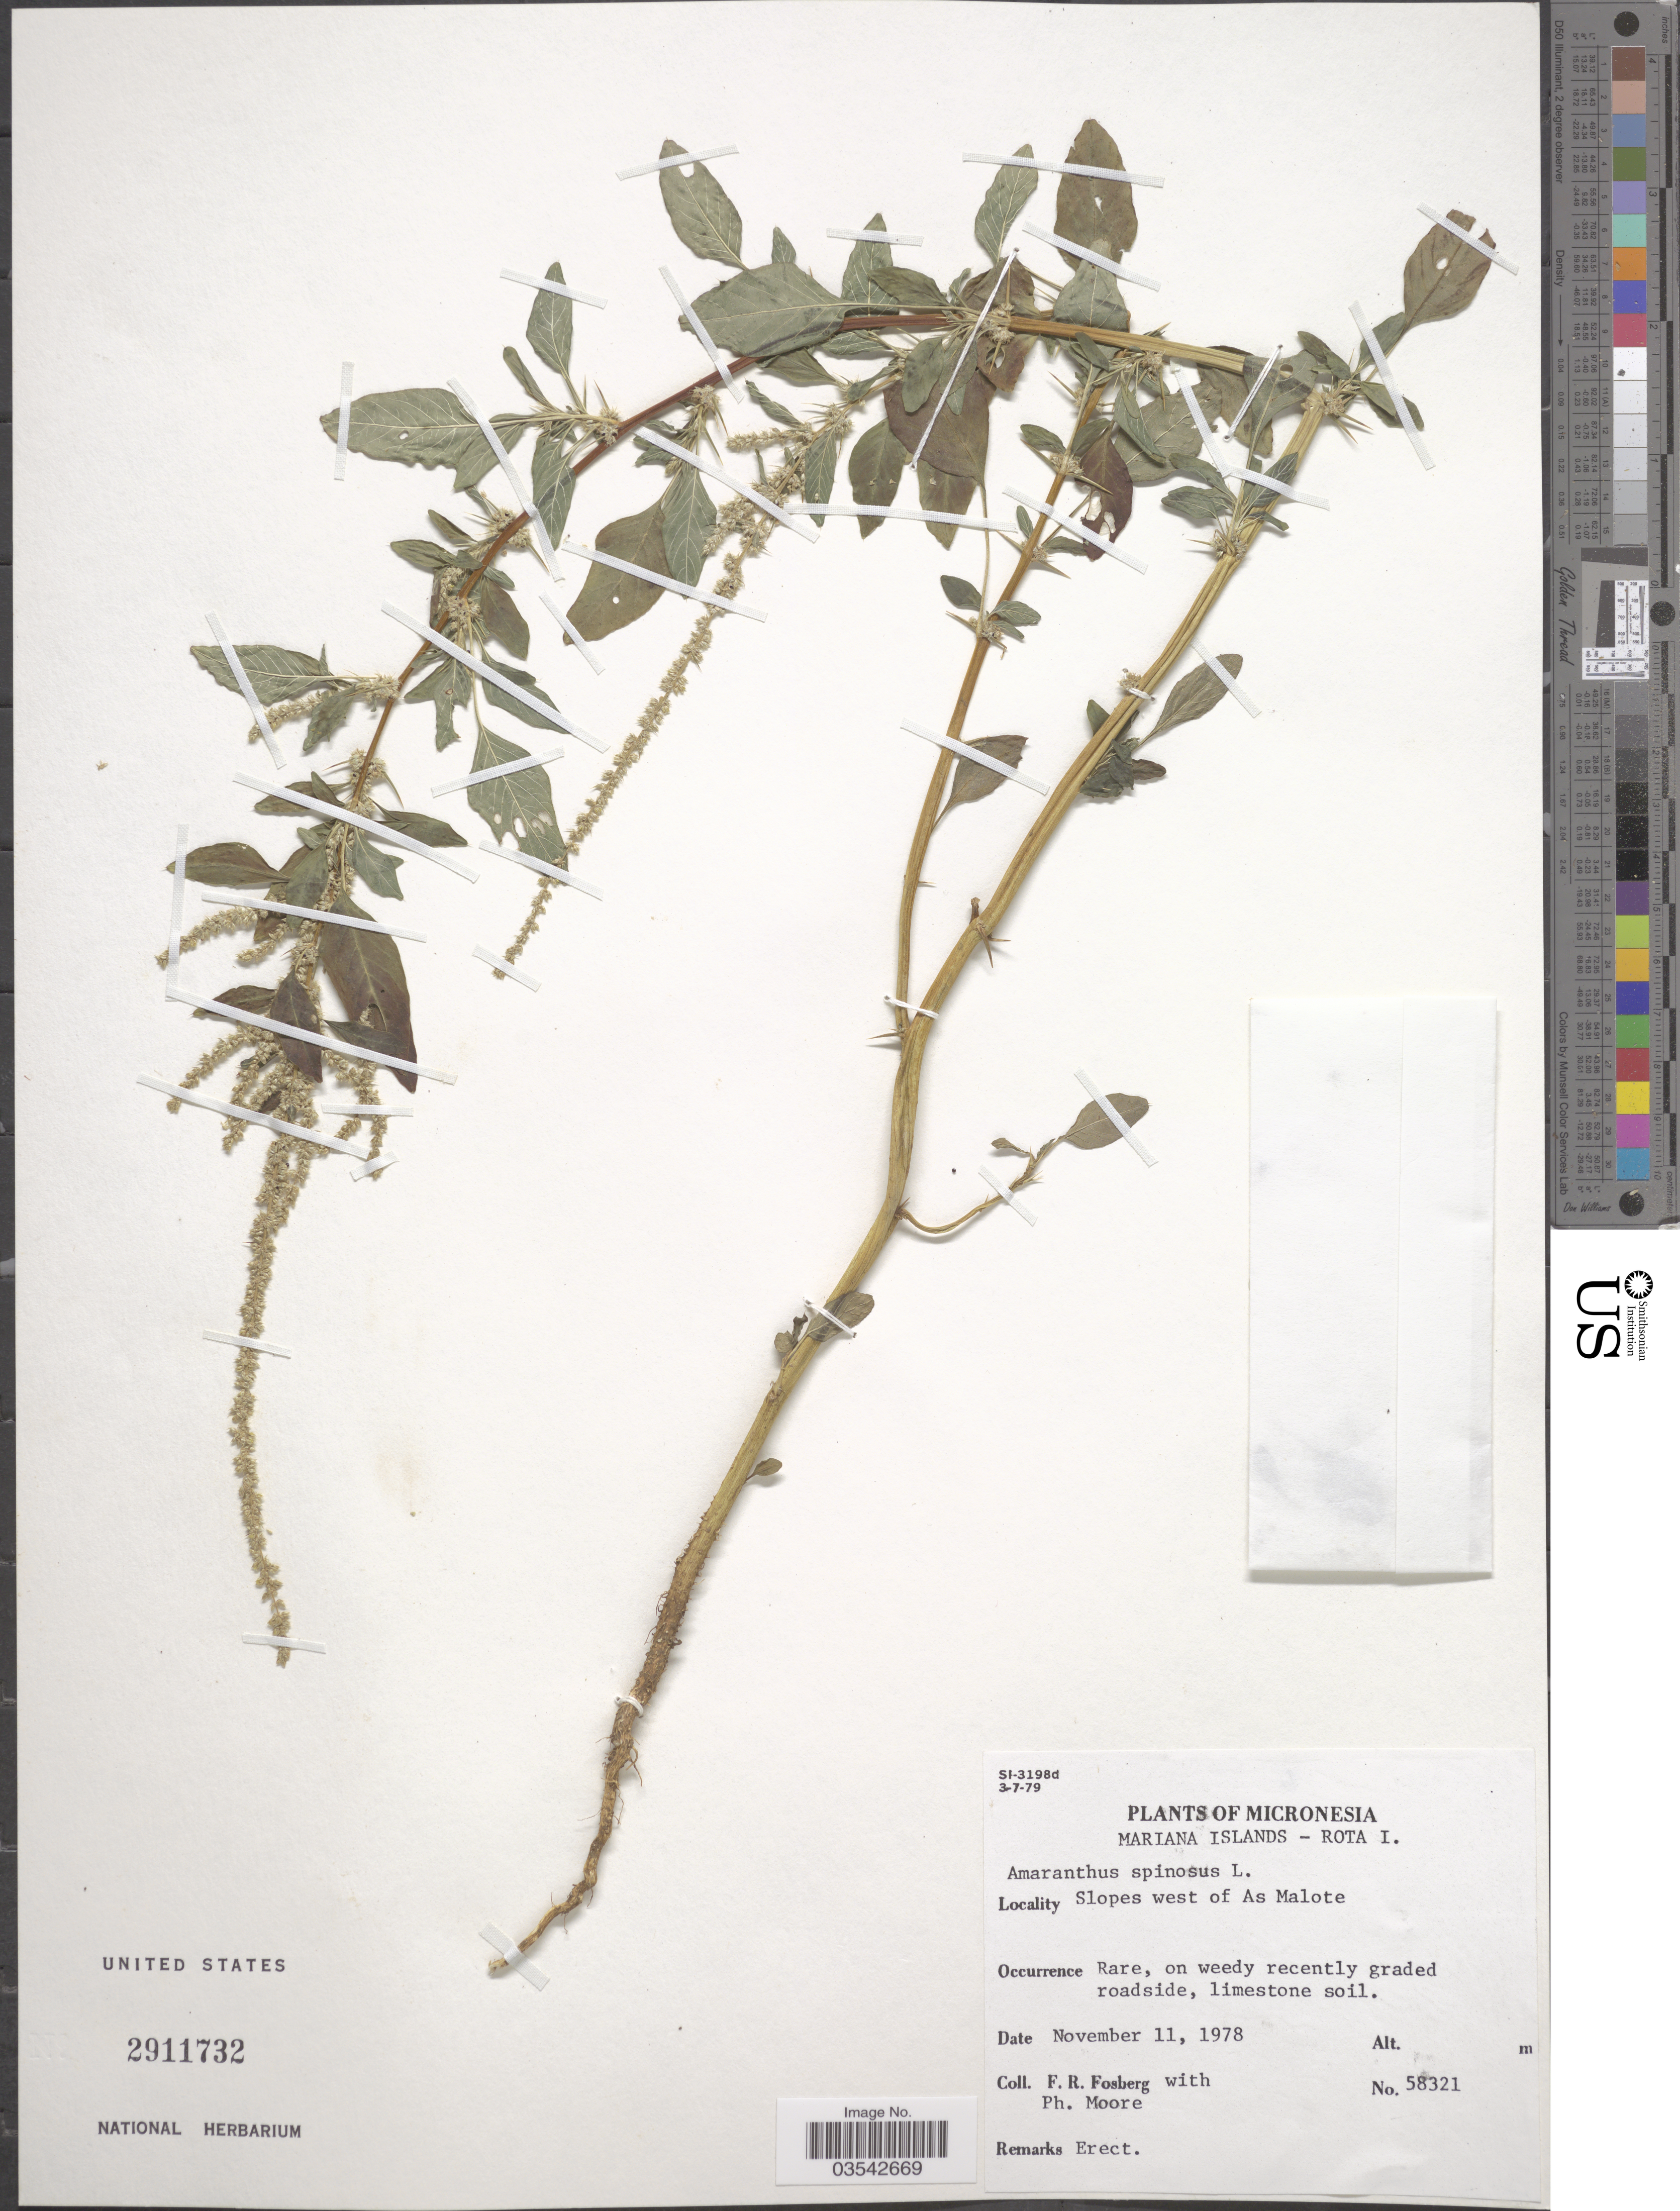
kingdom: Plantae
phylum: Tracheophyta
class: Magnoliopsida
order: Caryophyllales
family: Amaranthaceae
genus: Amaranthus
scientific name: Amaranthus spinosus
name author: L.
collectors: F. R. Fosberg & P. Moore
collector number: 58321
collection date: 1978-11-11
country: Northern Mariana Islands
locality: Micronesia. Mariana Islands - Rota I. Slopes west of As Malote.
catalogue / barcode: US 2911732